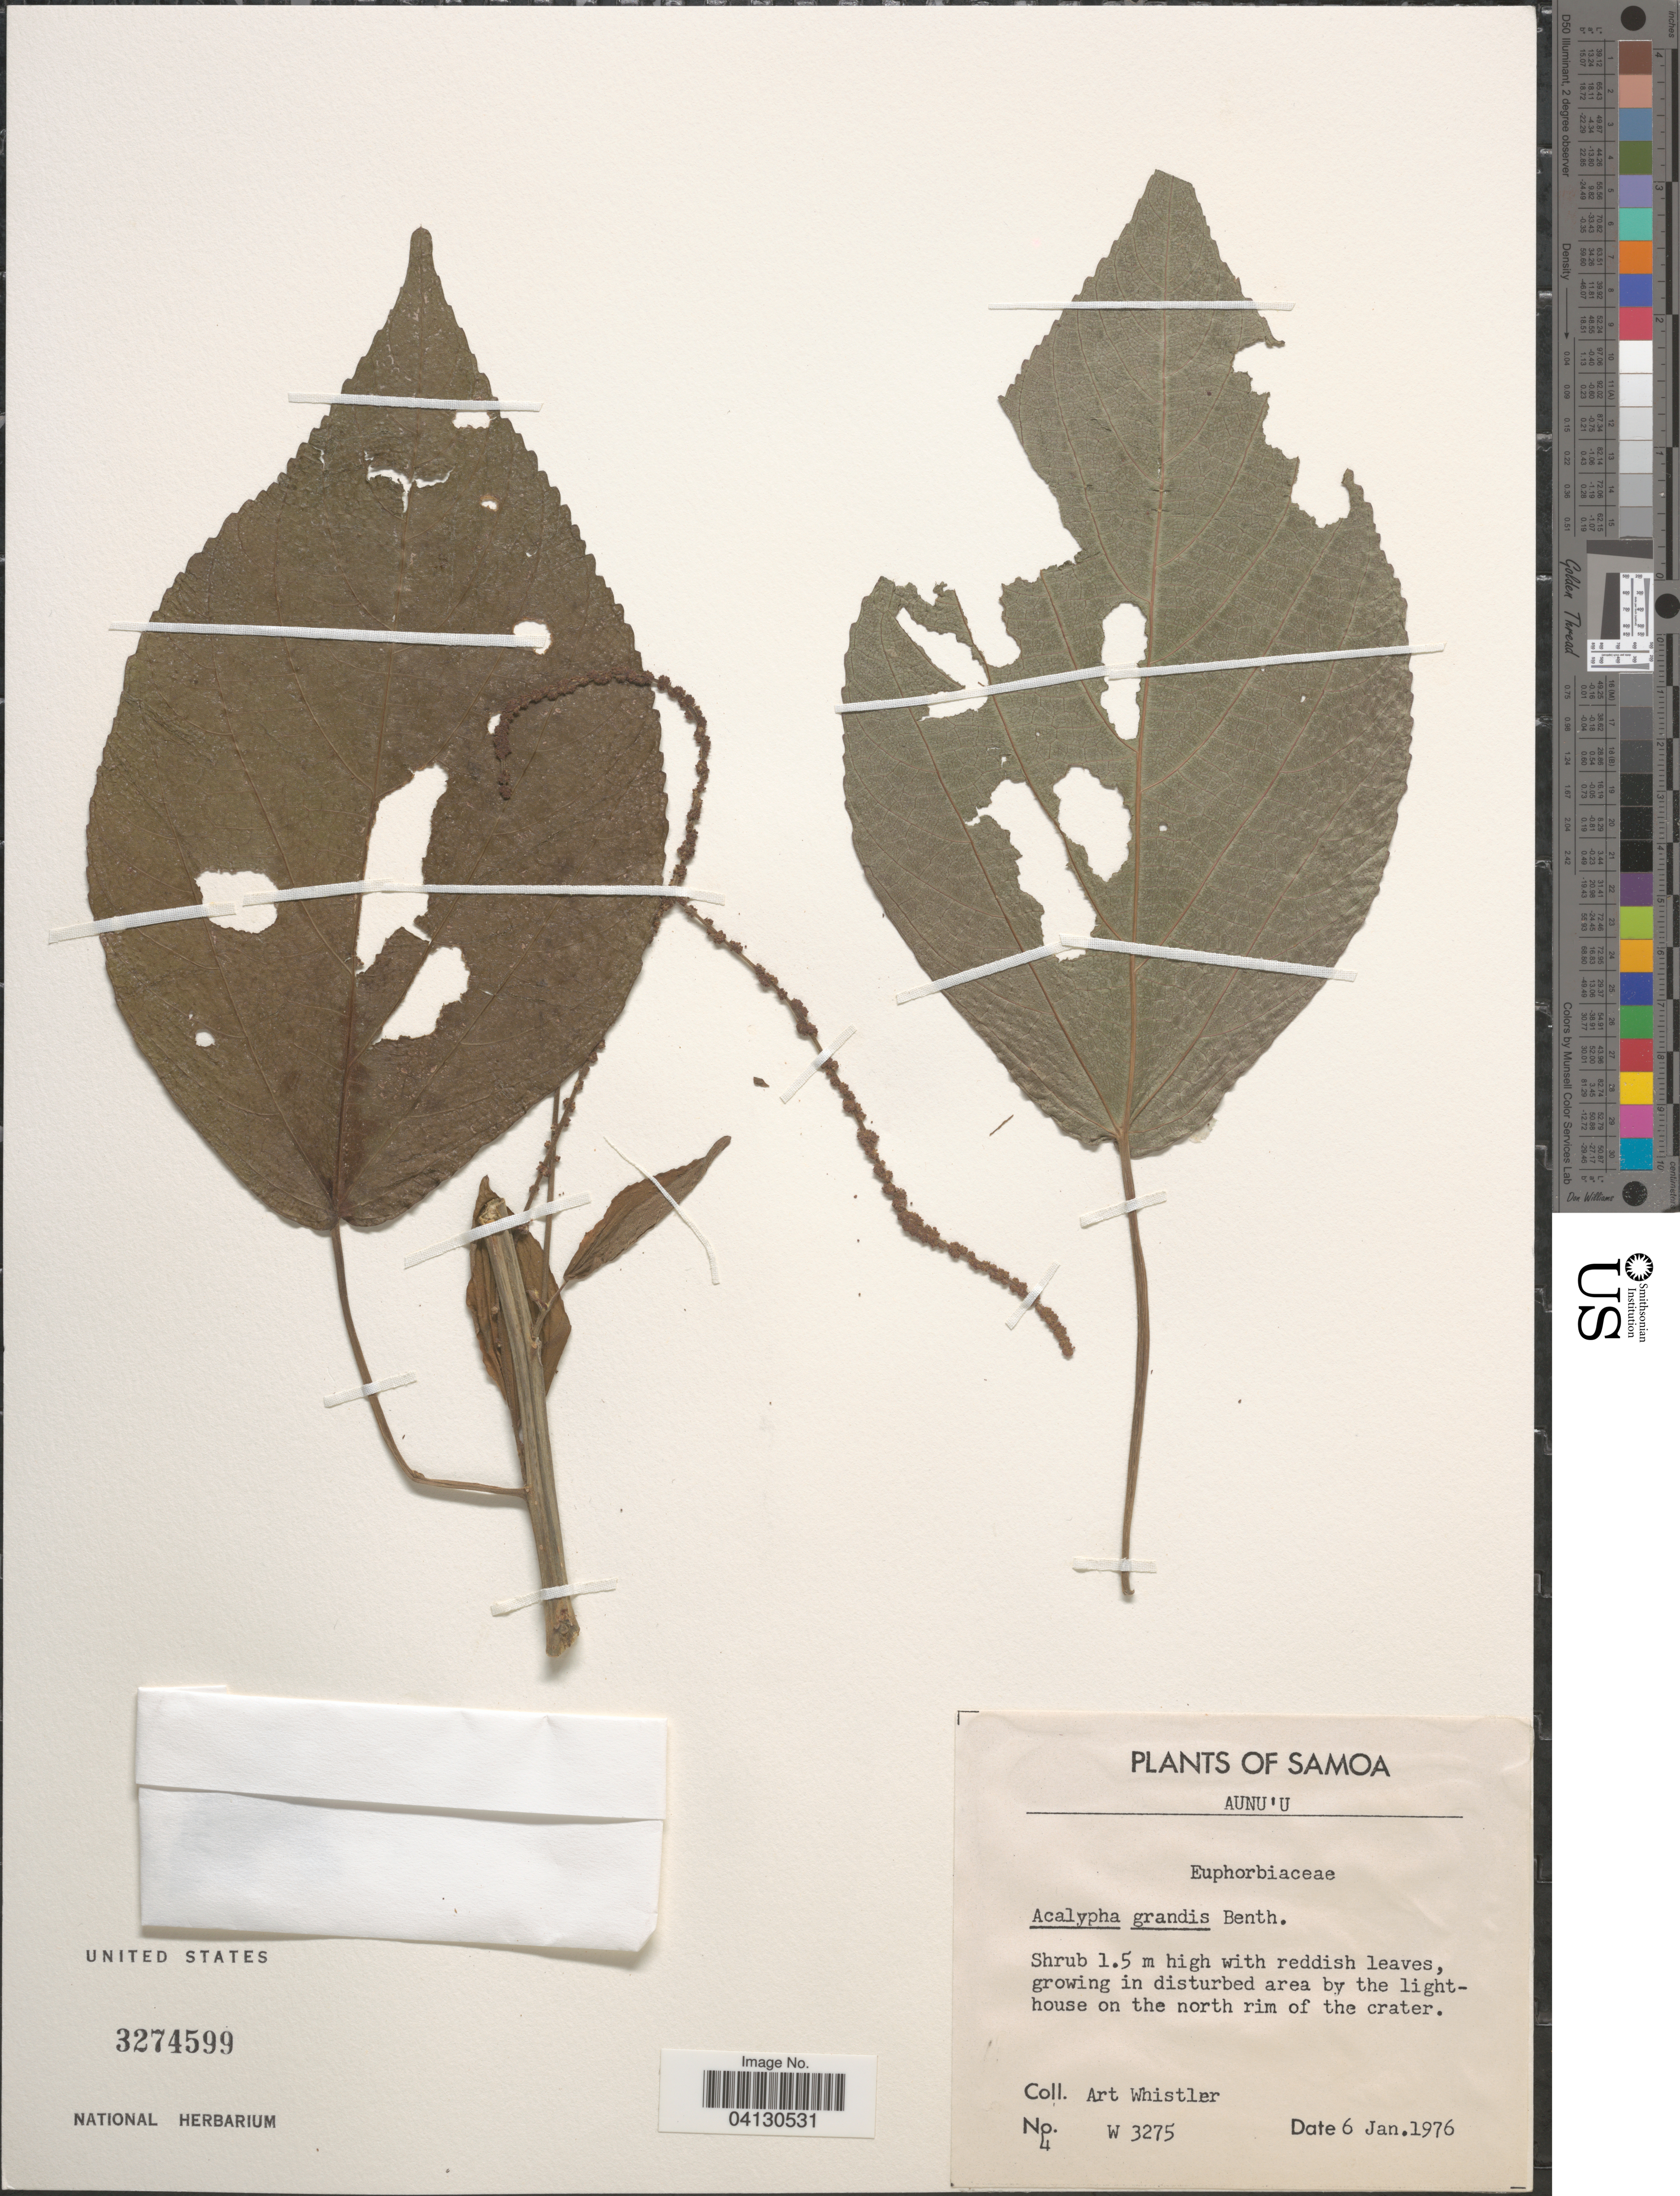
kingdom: Plantae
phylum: Tracheophyta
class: Magnoliopsida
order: Malpighiales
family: Euphorbiaceae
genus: Acalypha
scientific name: Acalypha grandis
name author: Benth.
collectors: A. Whistler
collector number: W3275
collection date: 1976-01-06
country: American Samoa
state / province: Eastern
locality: Samoa. Aunu'u. In disturbed area by the lighthouse on the north rim of the crater.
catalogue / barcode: US 3274599